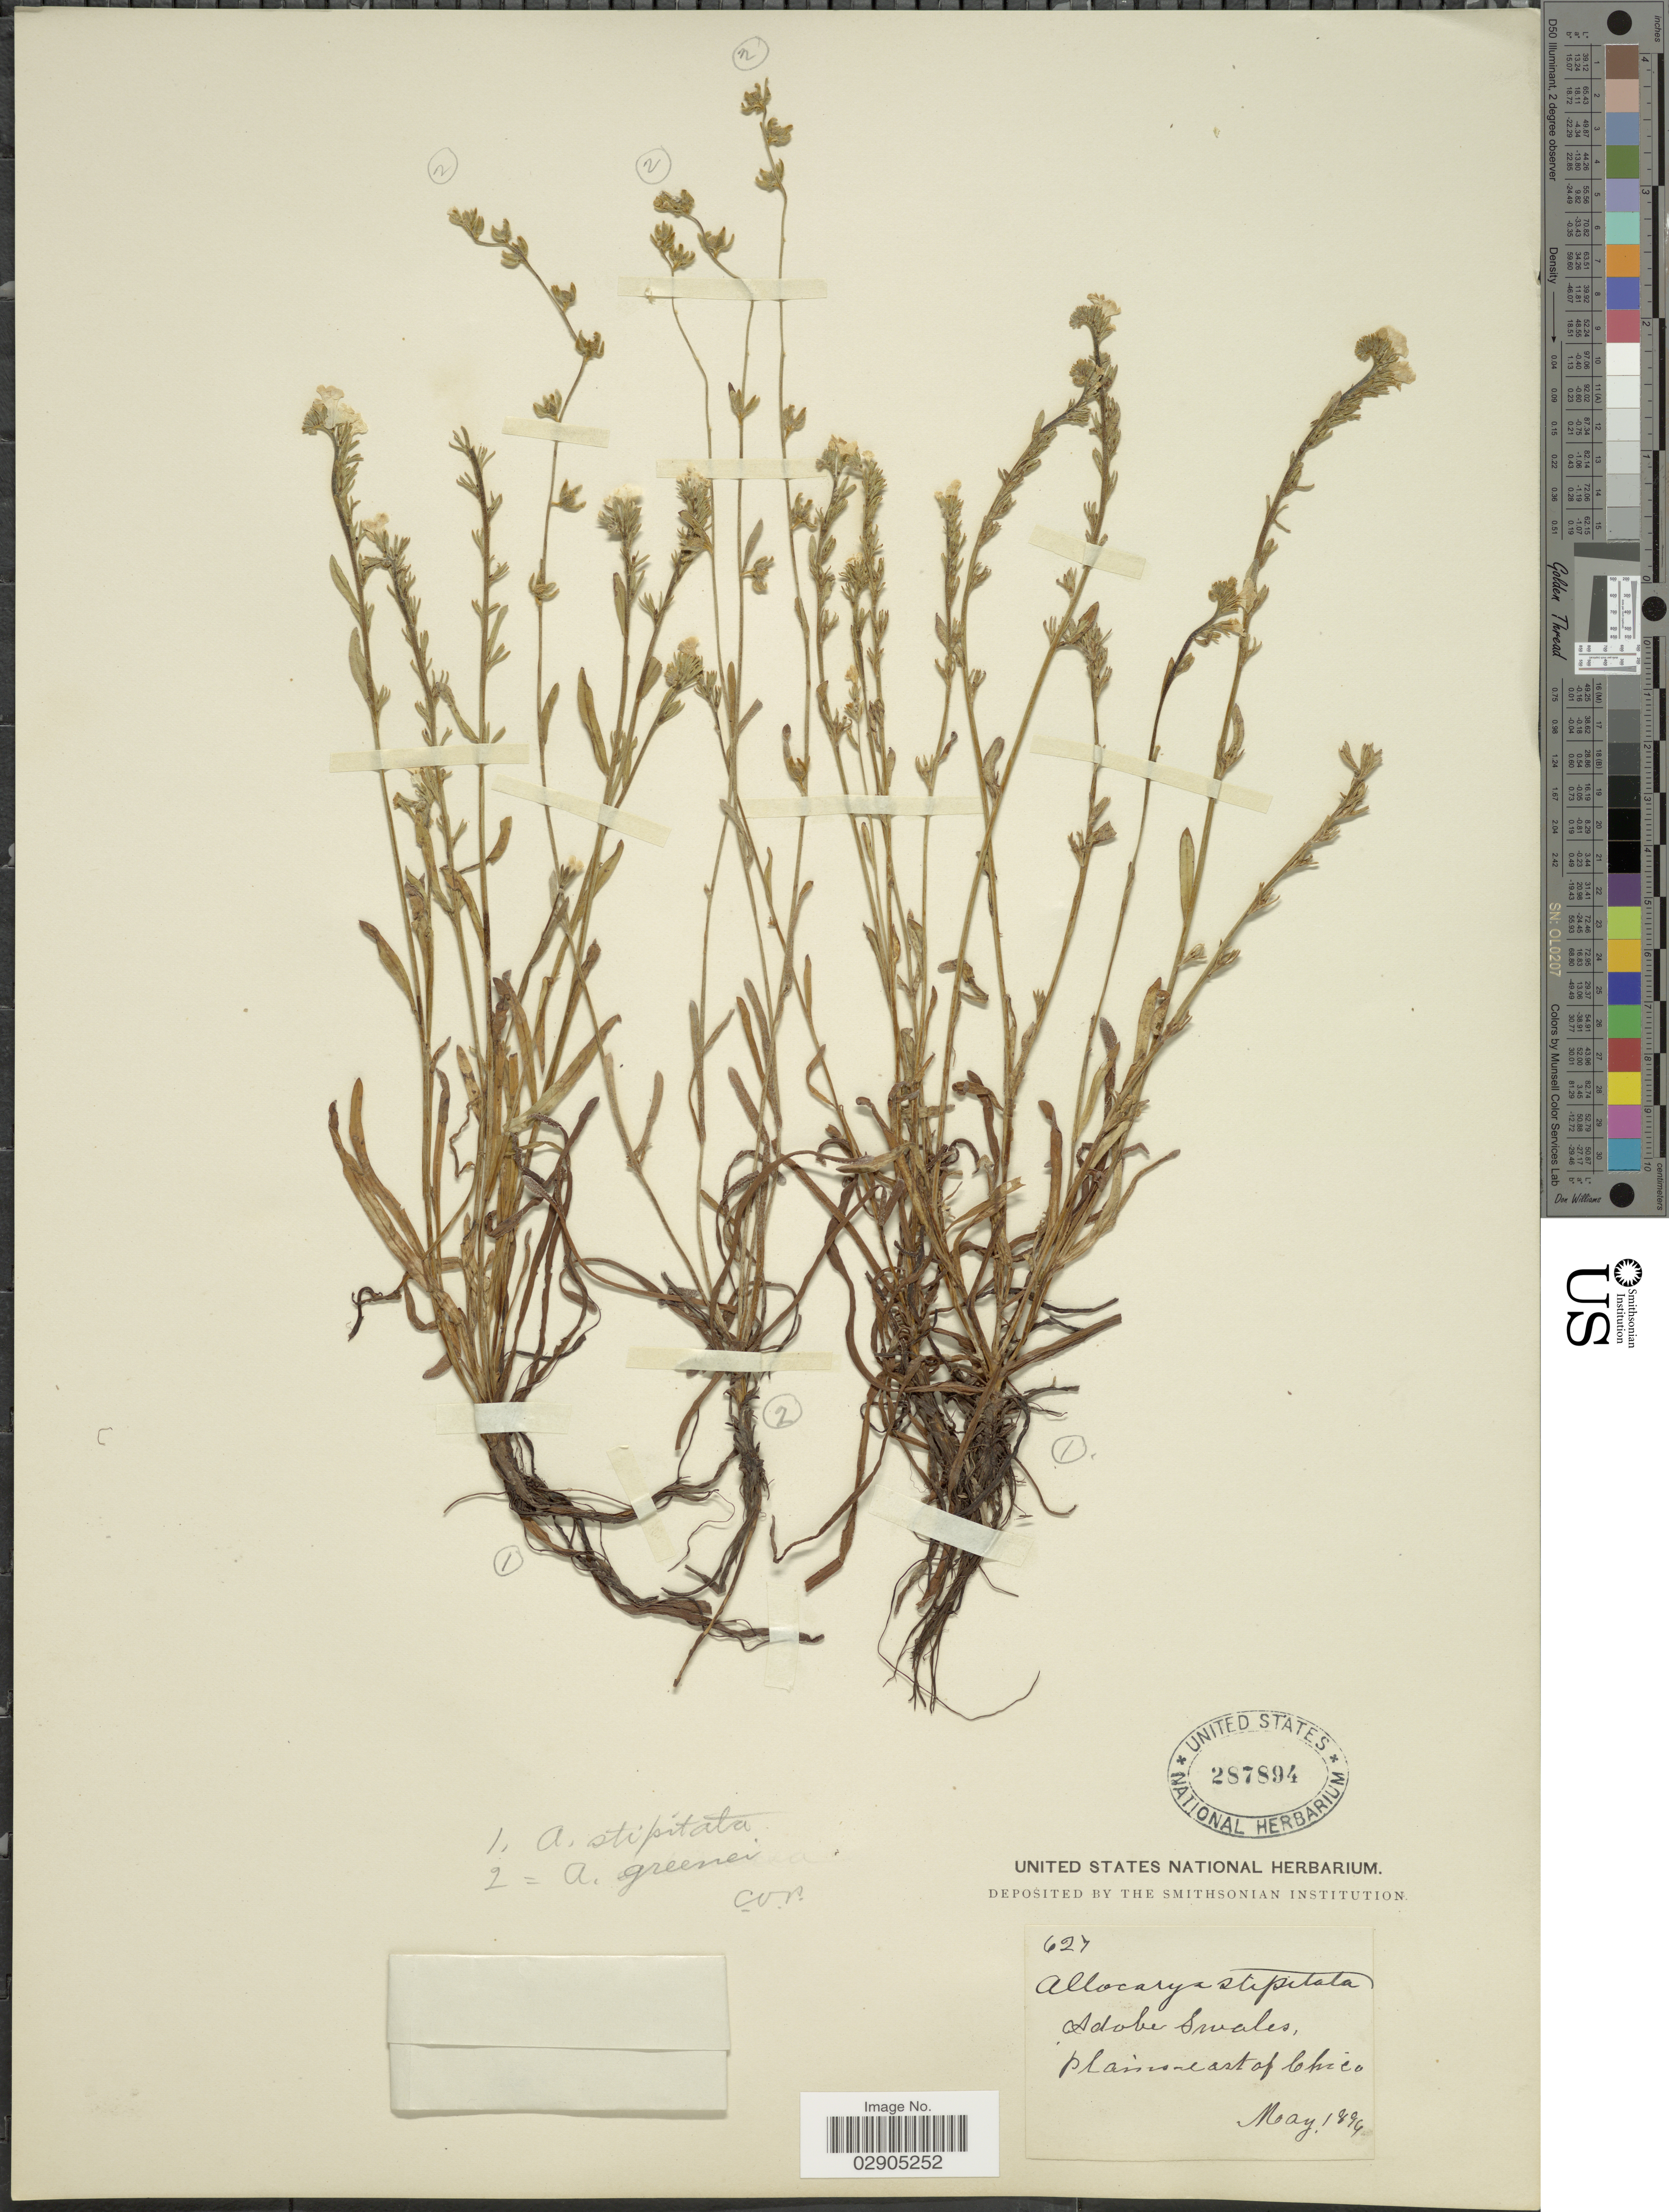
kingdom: Plantae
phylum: Tracheophyta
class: Magnoliopsida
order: Boraginales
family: Boraginaceae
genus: Allocarya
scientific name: Allocarya greenei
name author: (A. Gray) S.W. Greene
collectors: ex herb. United States National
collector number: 627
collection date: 1894-05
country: United States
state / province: Utah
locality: Adobe Swales. Plains east of Chico.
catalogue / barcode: US 287894